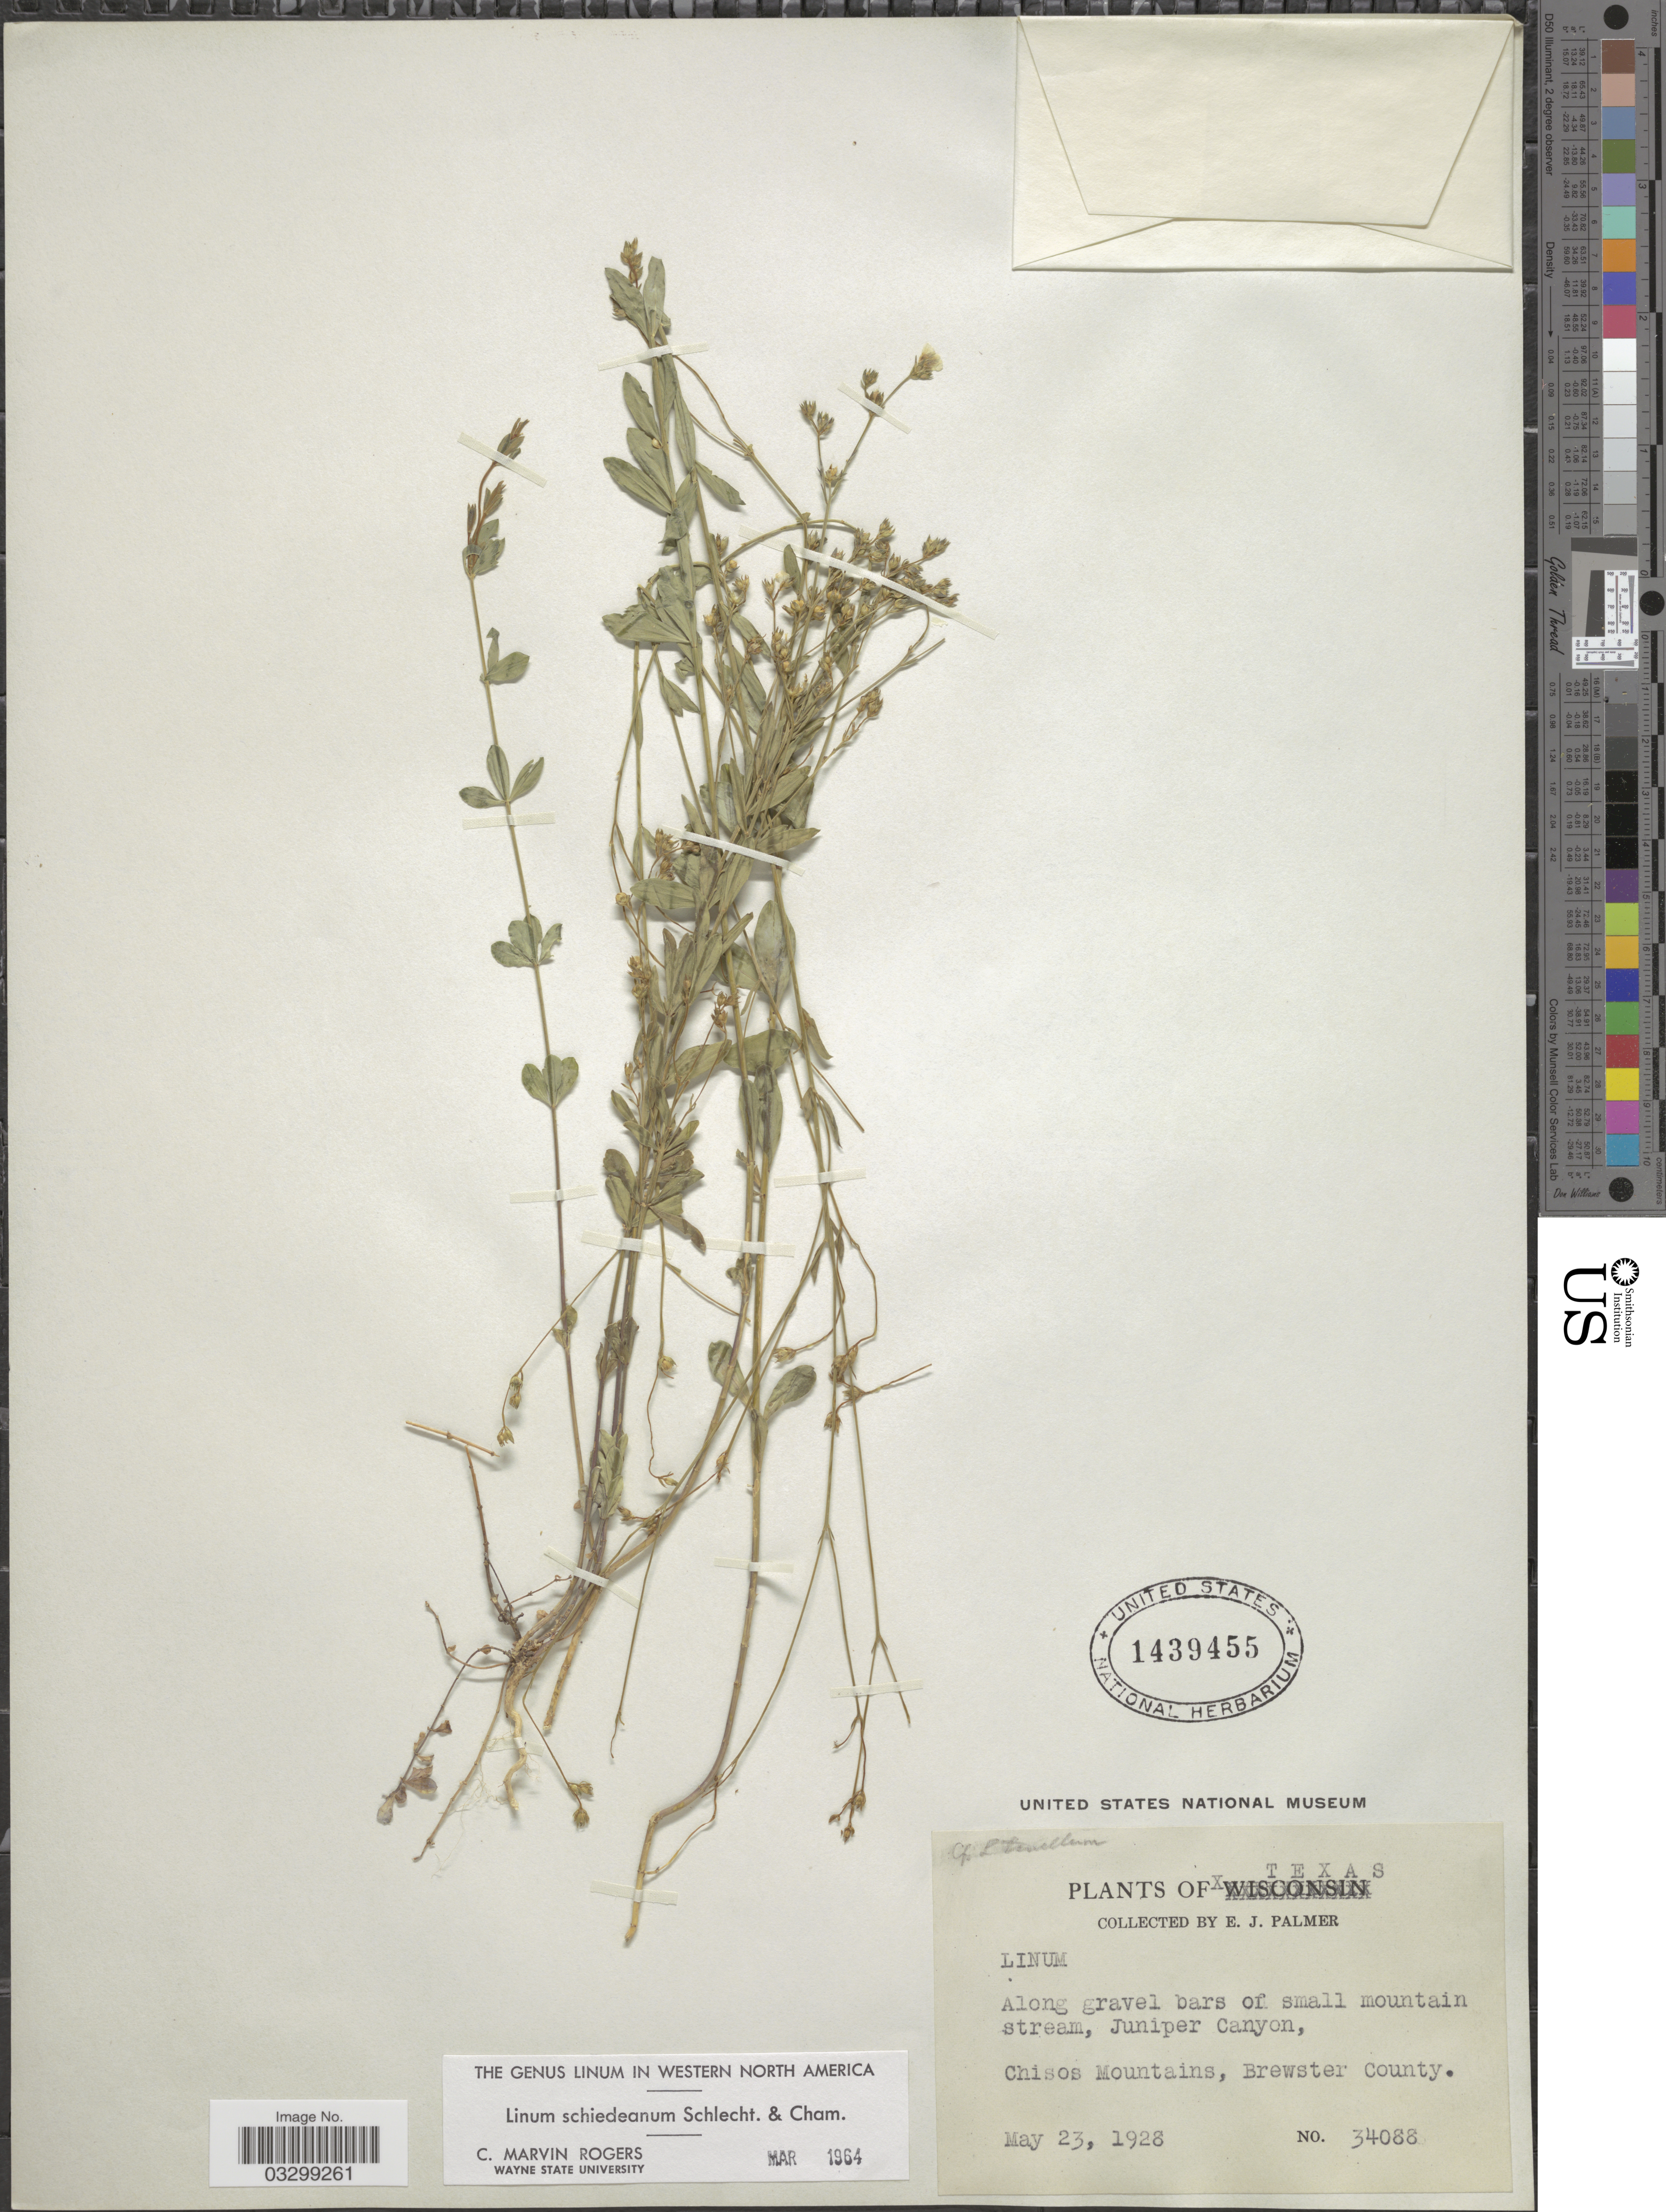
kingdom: Plantae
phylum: Tracheophyta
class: Magnoliopsida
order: Malpighiales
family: Linaceae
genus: Linum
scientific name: Linum schiedeanum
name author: Schltdl. & Cham.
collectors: E. J. Palmer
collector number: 34088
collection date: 1928-05-23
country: United States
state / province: Texas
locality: Along gravel bars of small mountain stream, Juniper Canyon. Chisos Mountains, Brewster County.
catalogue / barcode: US 1439455